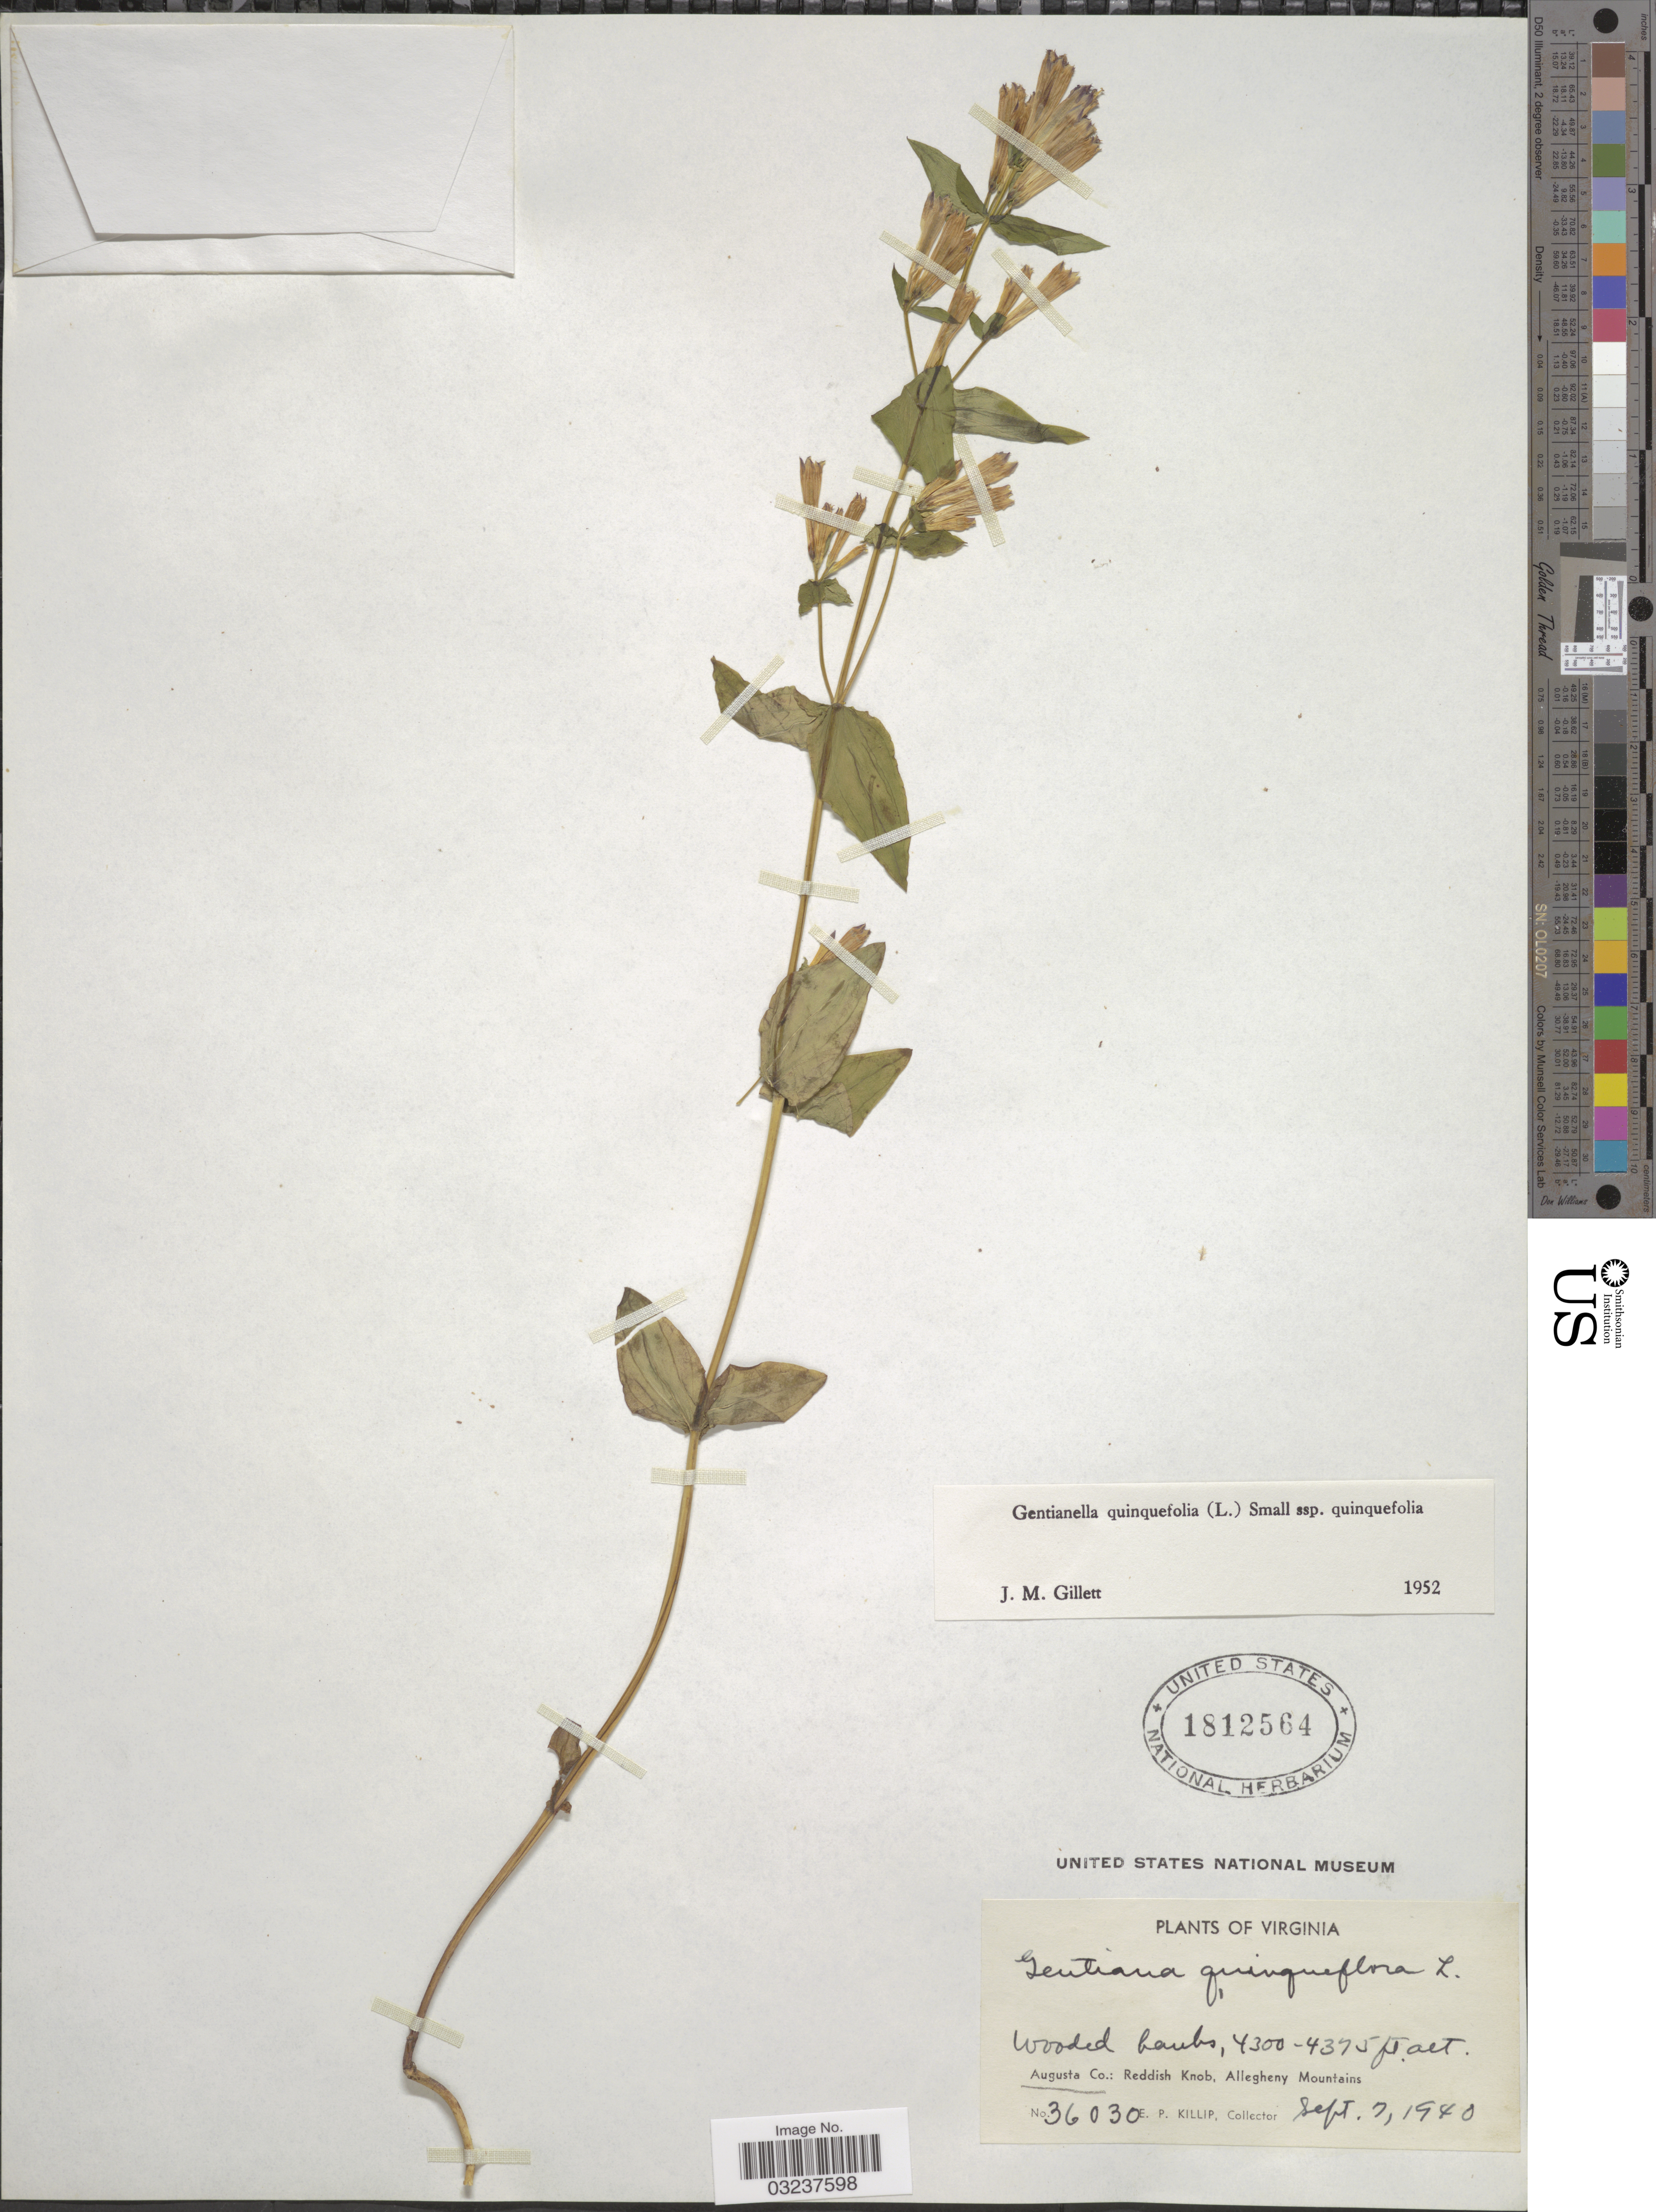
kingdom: Plantae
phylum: Tracheophyta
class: Magnoliopsida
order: Gentianales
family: Gentianaceae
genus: Gentianella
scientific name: Gentianella quinquefolia subsp. quinquefolia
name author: (L.) Small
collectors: E. P. Killip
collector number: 36030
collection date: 1940-09-07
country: United States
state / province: Virginia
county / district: Augusta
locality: Reddish Knob, Allegheny Mountains.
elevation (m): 1311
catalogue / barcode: US 1812564